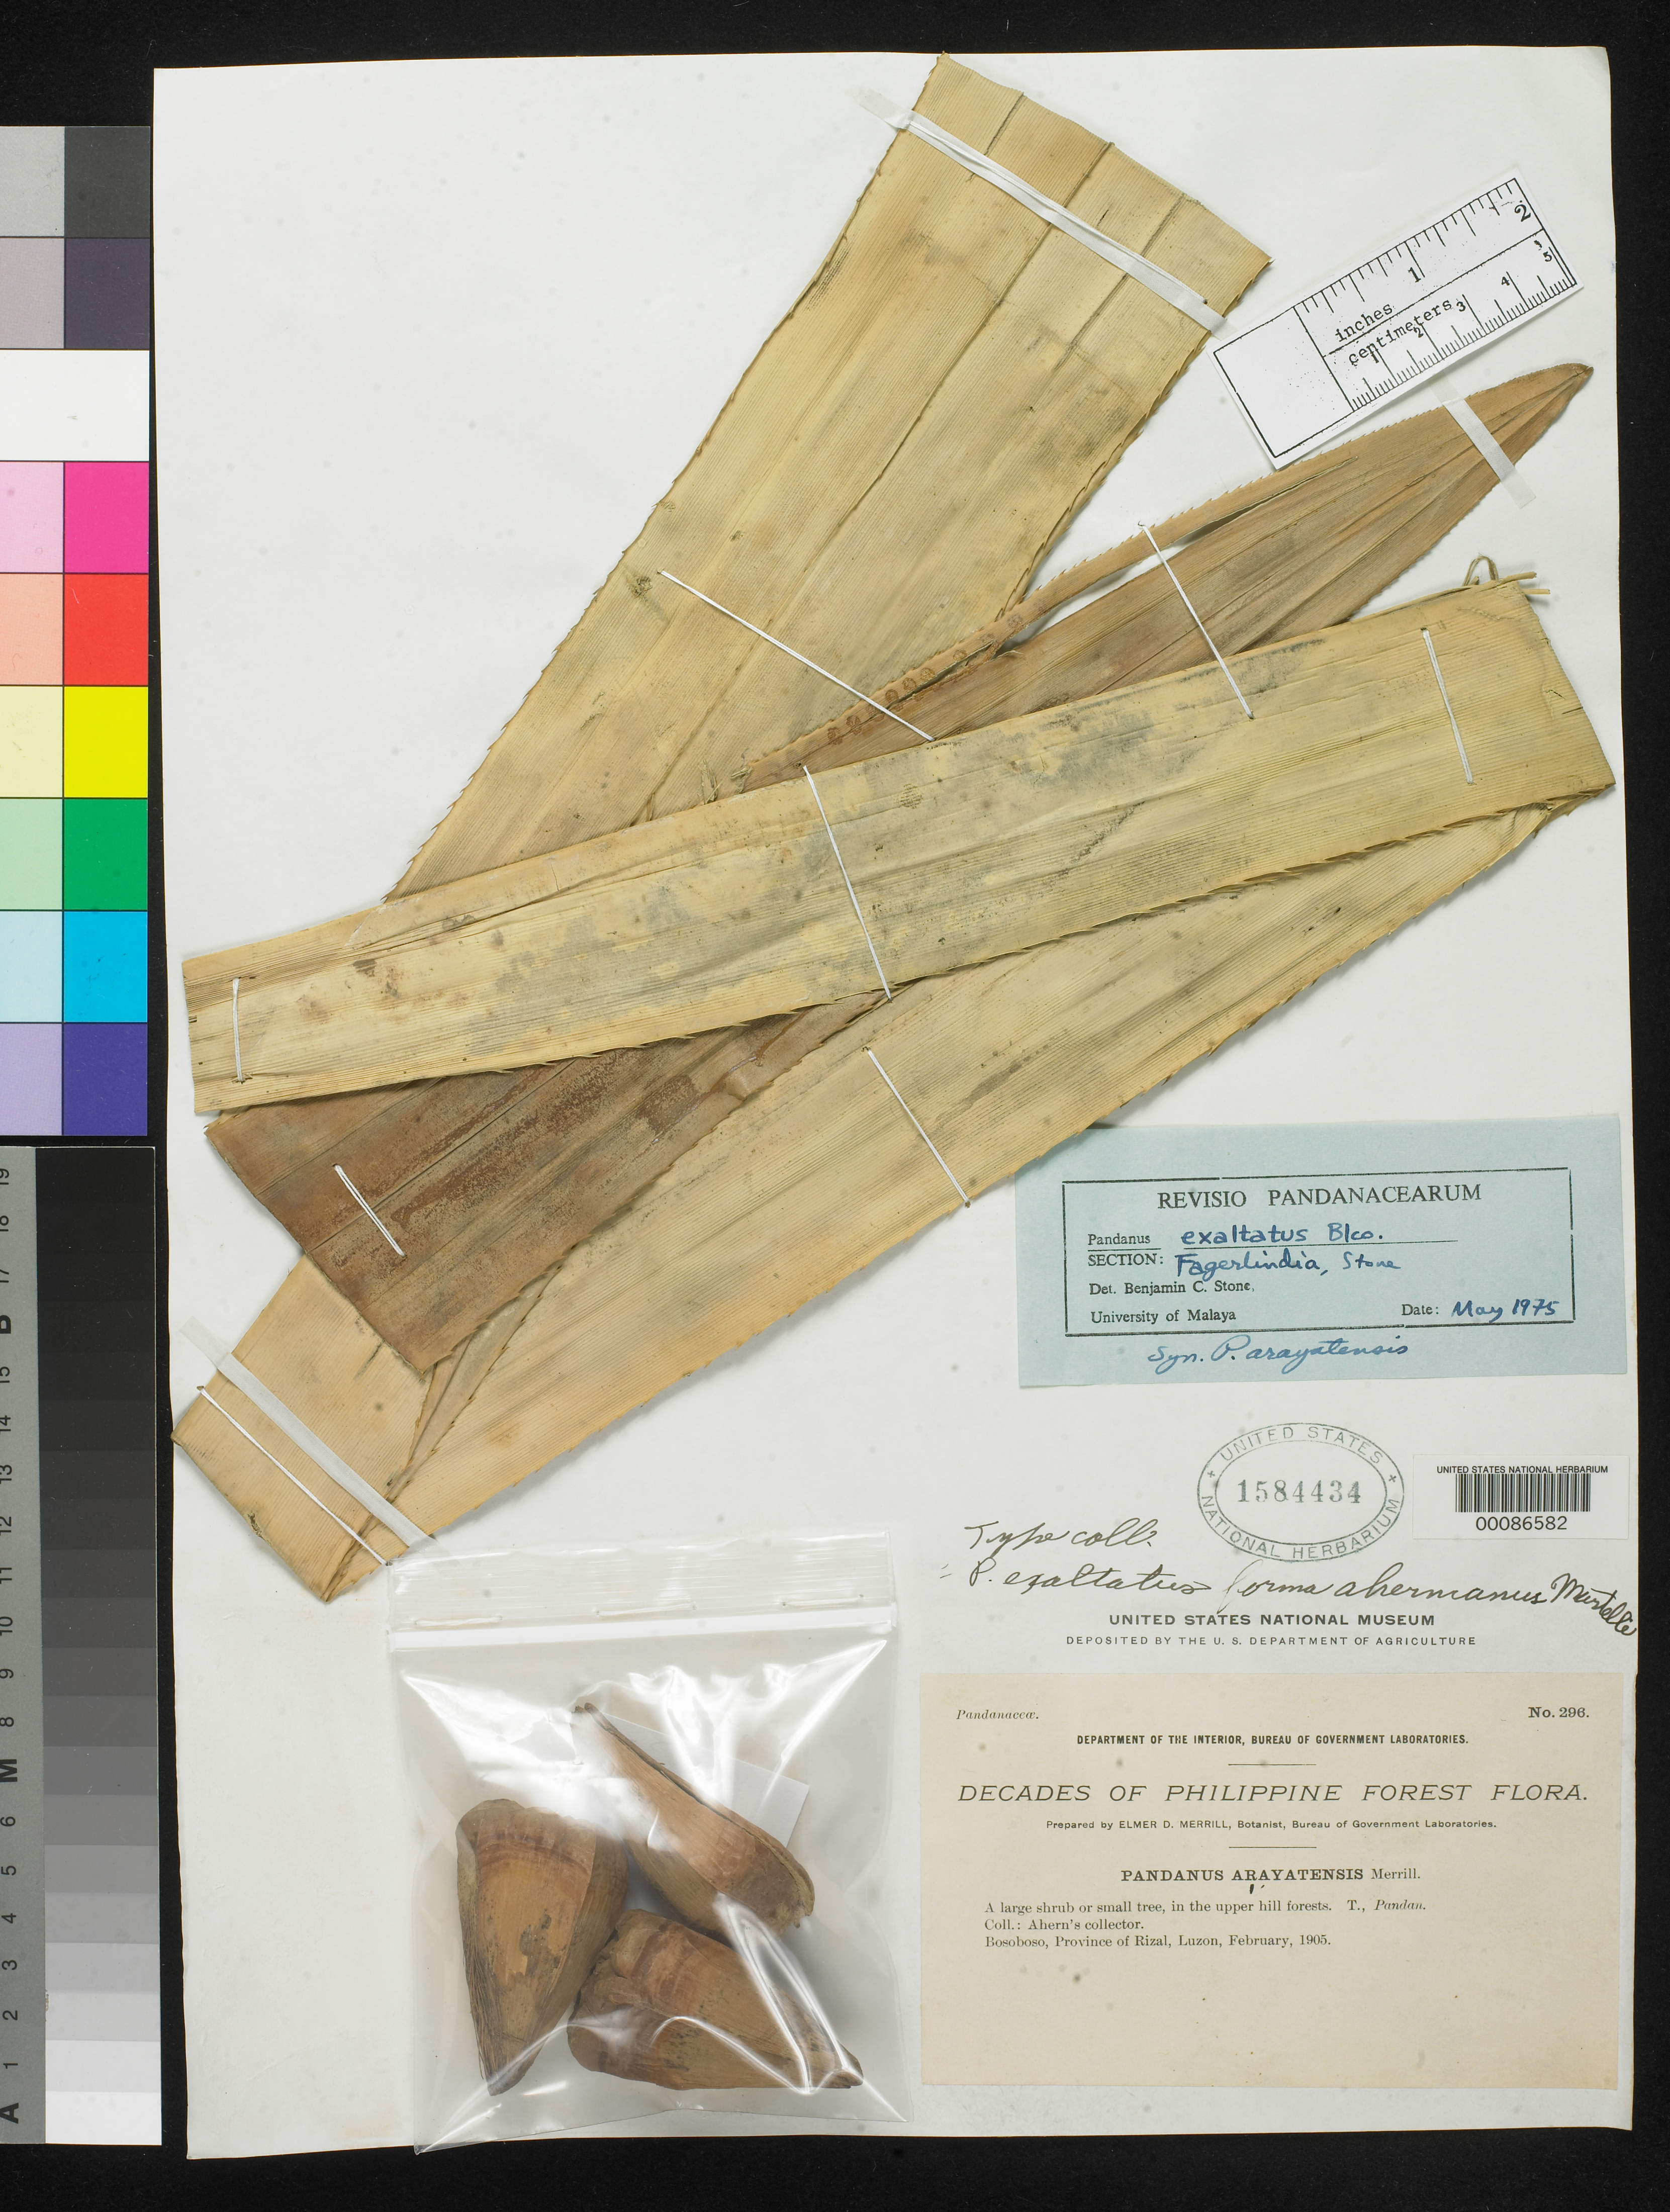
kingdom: Plantae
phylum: Tracheophyta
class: Liliopsida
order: Pandanales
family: Pandanaceae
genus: Pandanus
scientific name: Pandanus exaltatus f. ahernianus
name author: Martelli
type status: Isotype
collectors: Ahern's collector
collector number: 296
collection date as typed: Feb 1905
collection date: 1905-02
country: Philippines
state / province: Calabarzon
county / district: Rizal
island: Luzon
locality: Bosoboso.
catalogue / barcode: US 1584434